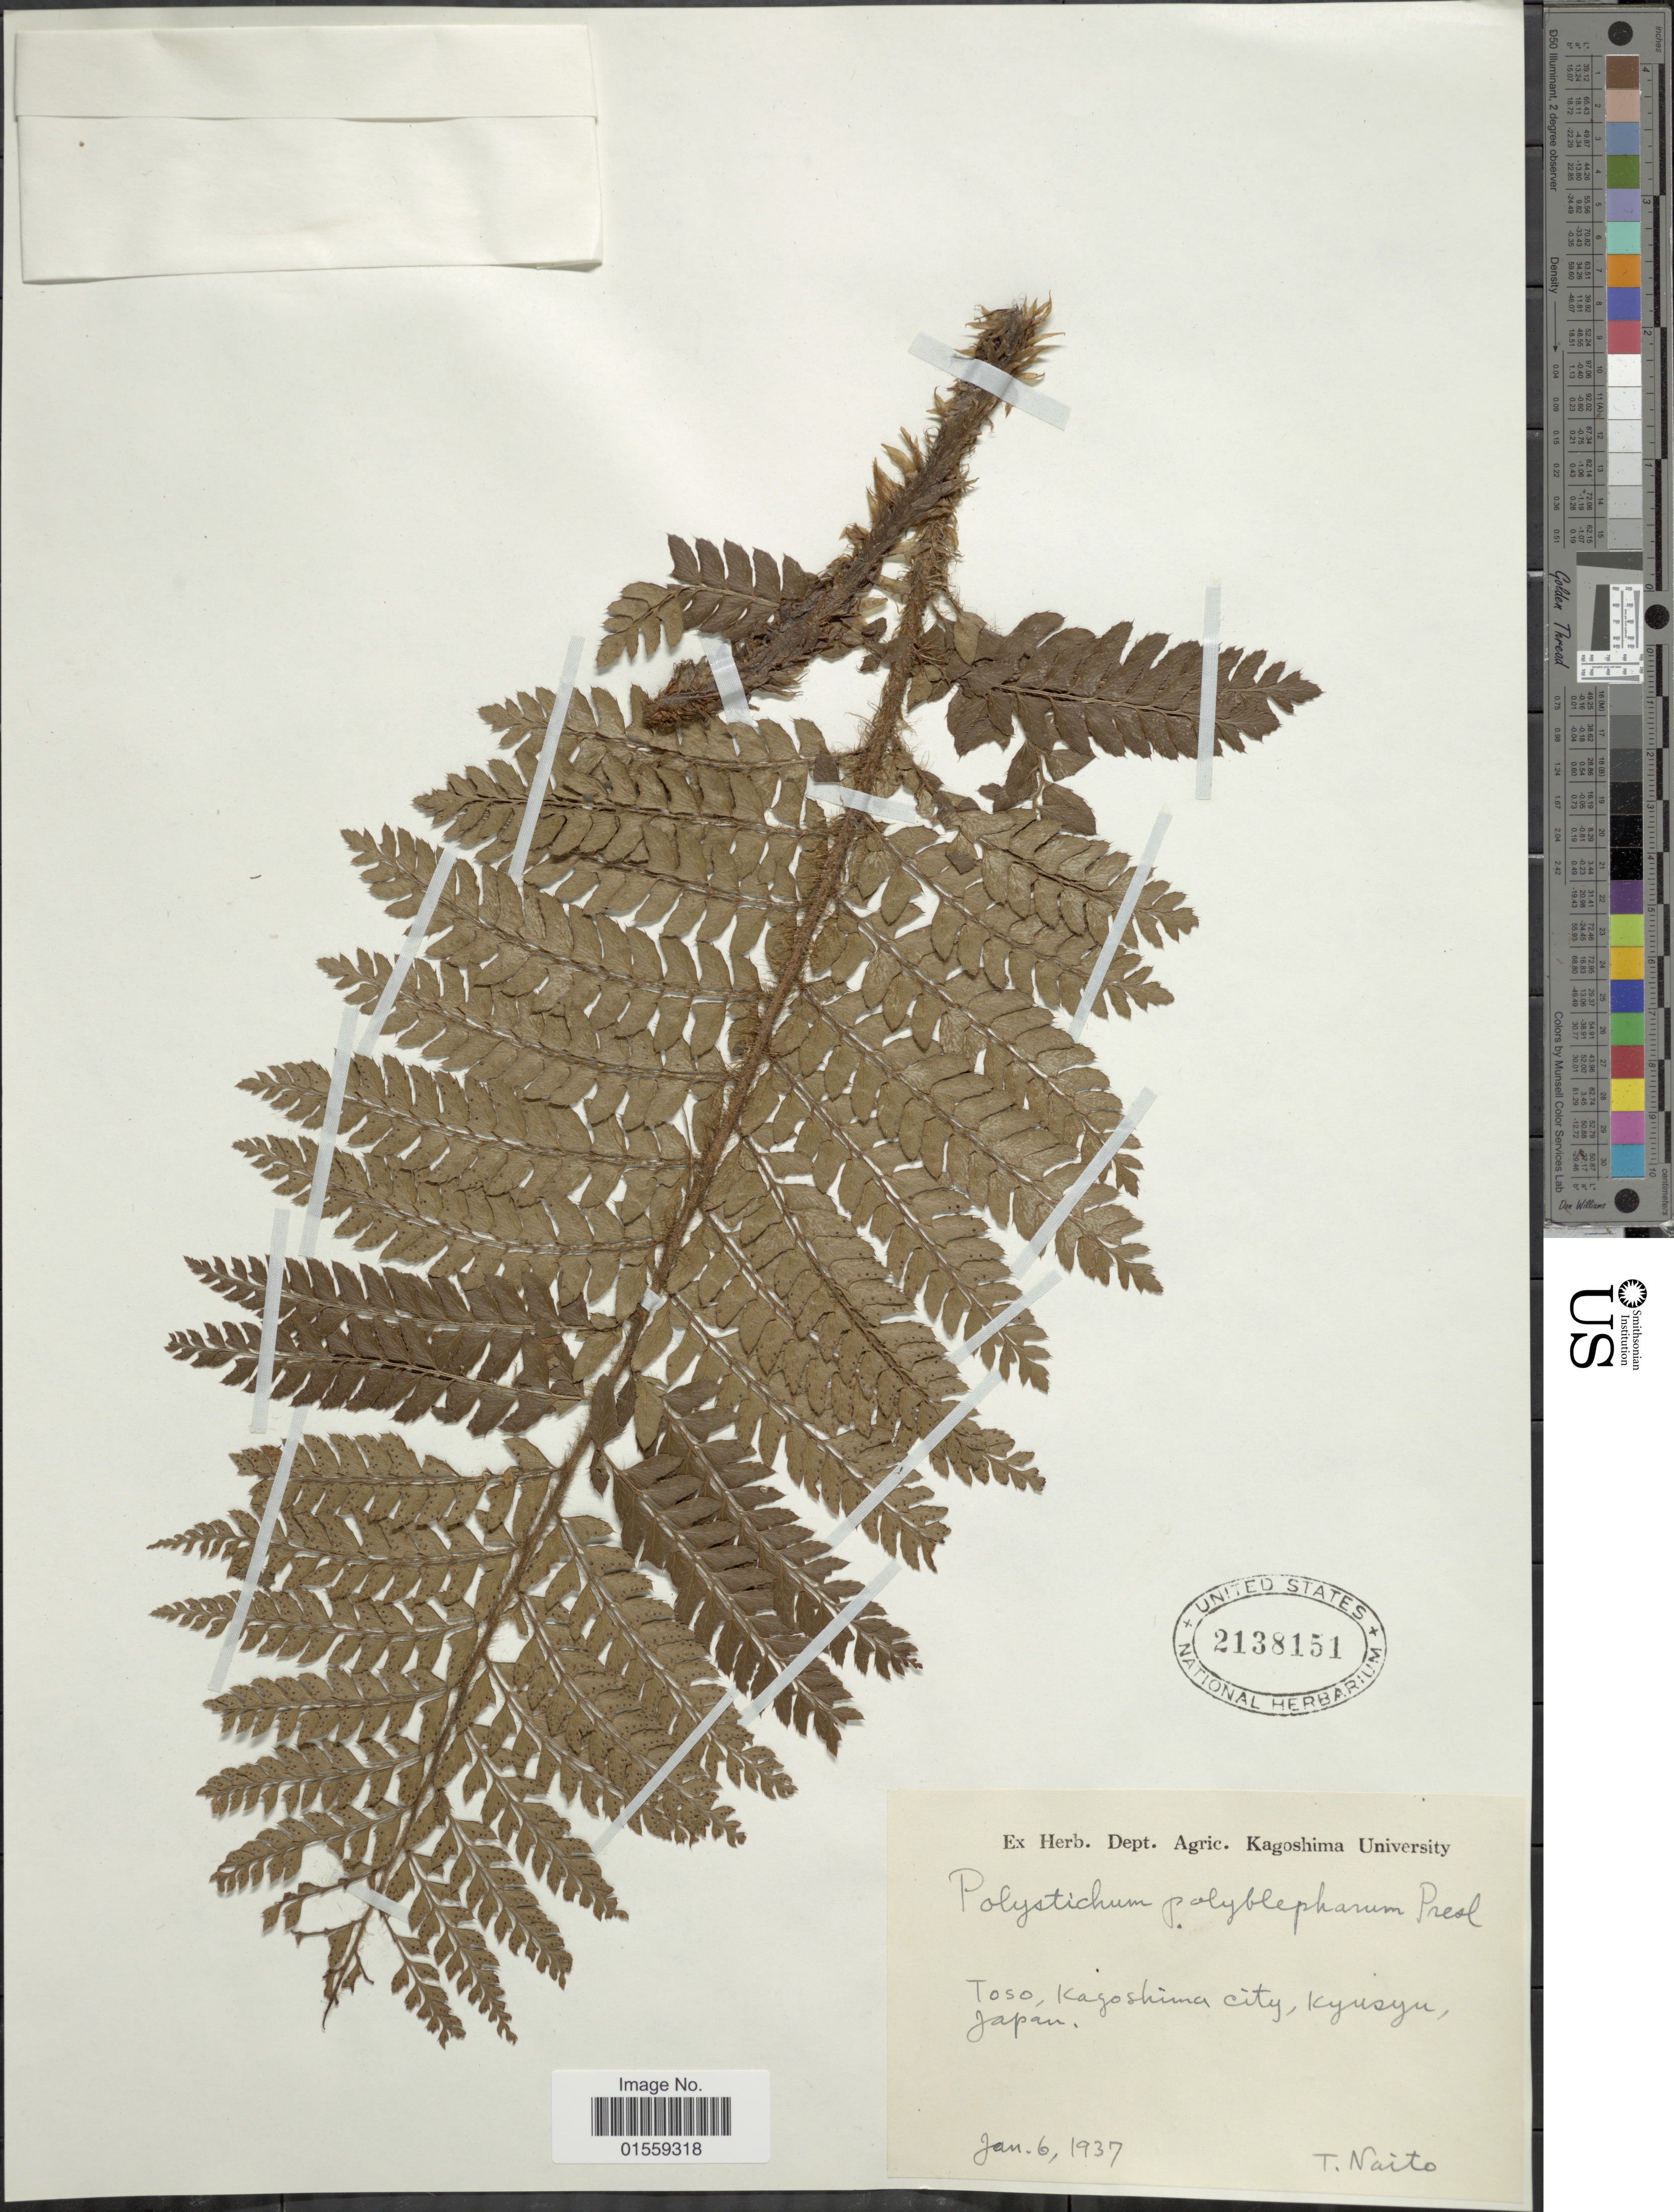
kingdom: Plantae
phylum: Tracheophyta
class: Polypodiopsida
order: Polypodiales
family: Dryopteridaceae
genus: Polystichum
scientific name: Polystichum polyblepharum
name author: (Roemer ex Kunze) C. Presl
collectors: T. Naito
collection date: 1937-01-06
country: Japan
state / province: Kagosima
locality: Toso, Kagoshima city, Kyusyu, Japan.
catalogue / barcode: US 2138151